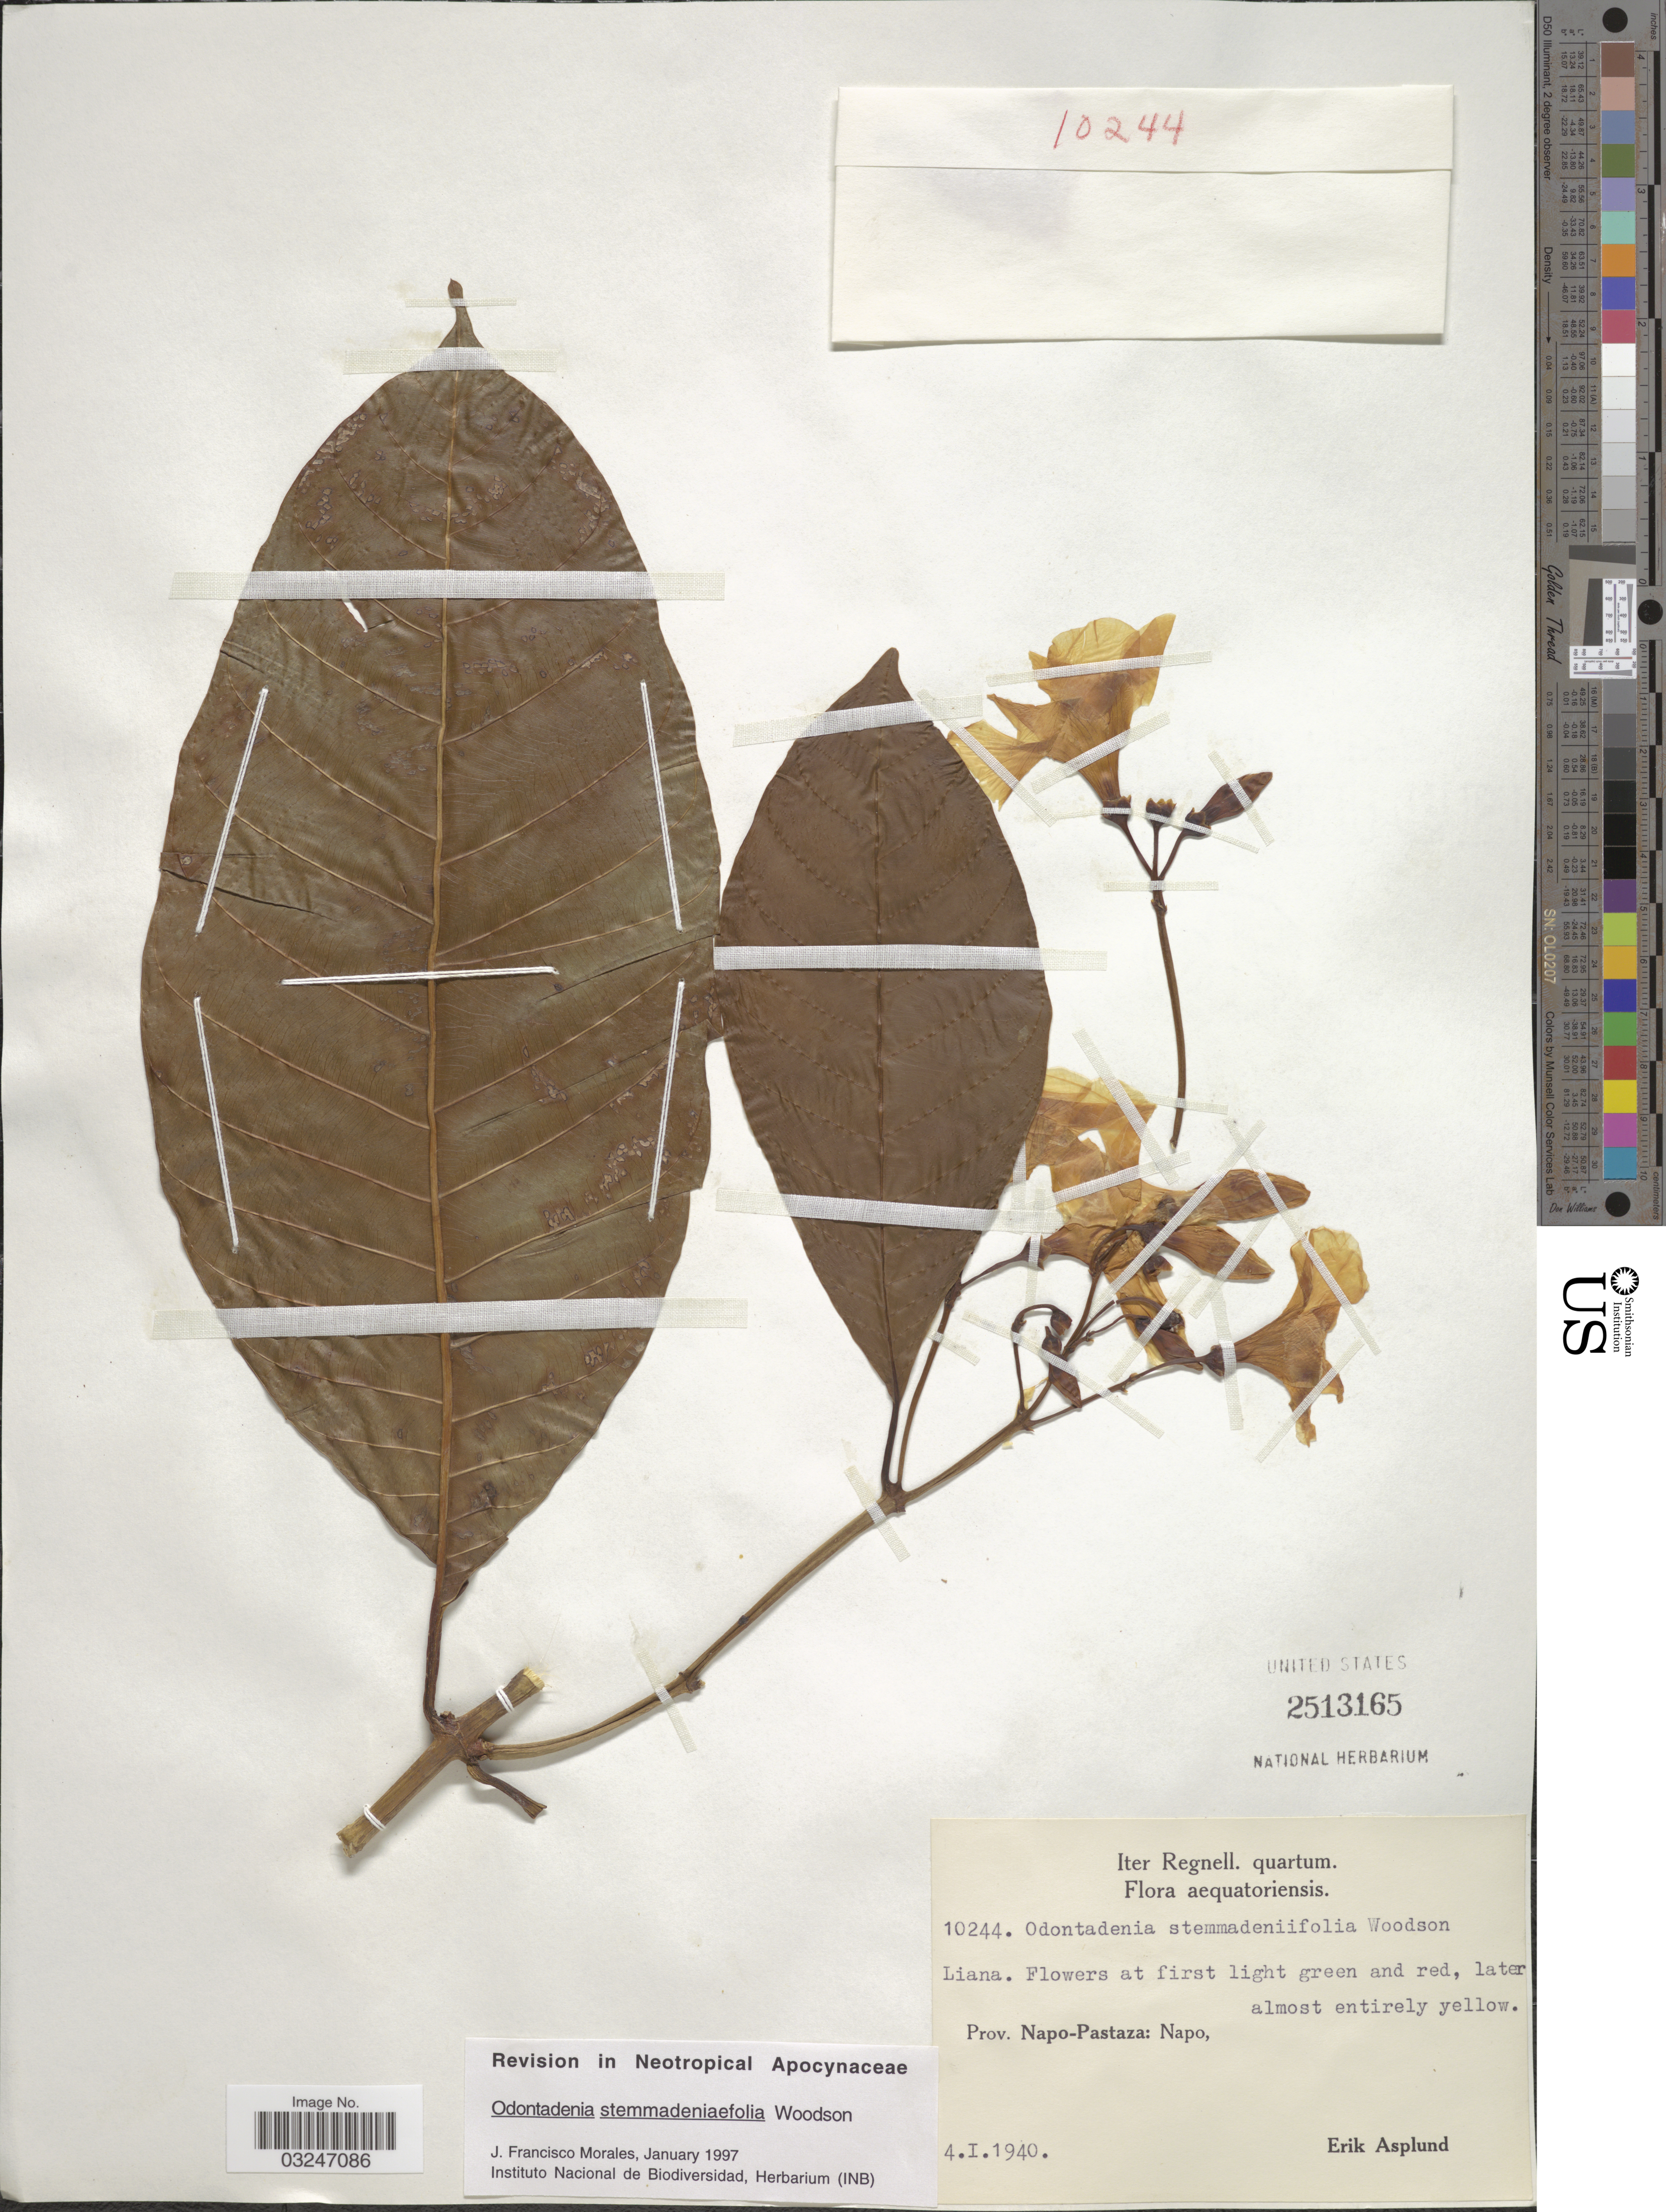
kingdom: Plantae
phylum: Tracheophyta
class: Magnoliopsida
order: Gentianales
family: Apocynaceae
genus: Odontadenia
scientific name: Odontadenia stemmadeniifolia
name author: Woodson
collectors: E. Asplund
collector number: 10244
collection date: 1940-01-04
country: Ecuador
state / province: Pastaza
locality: Prov. Napo-Pastaza: Napo.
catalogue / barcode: US 2513165